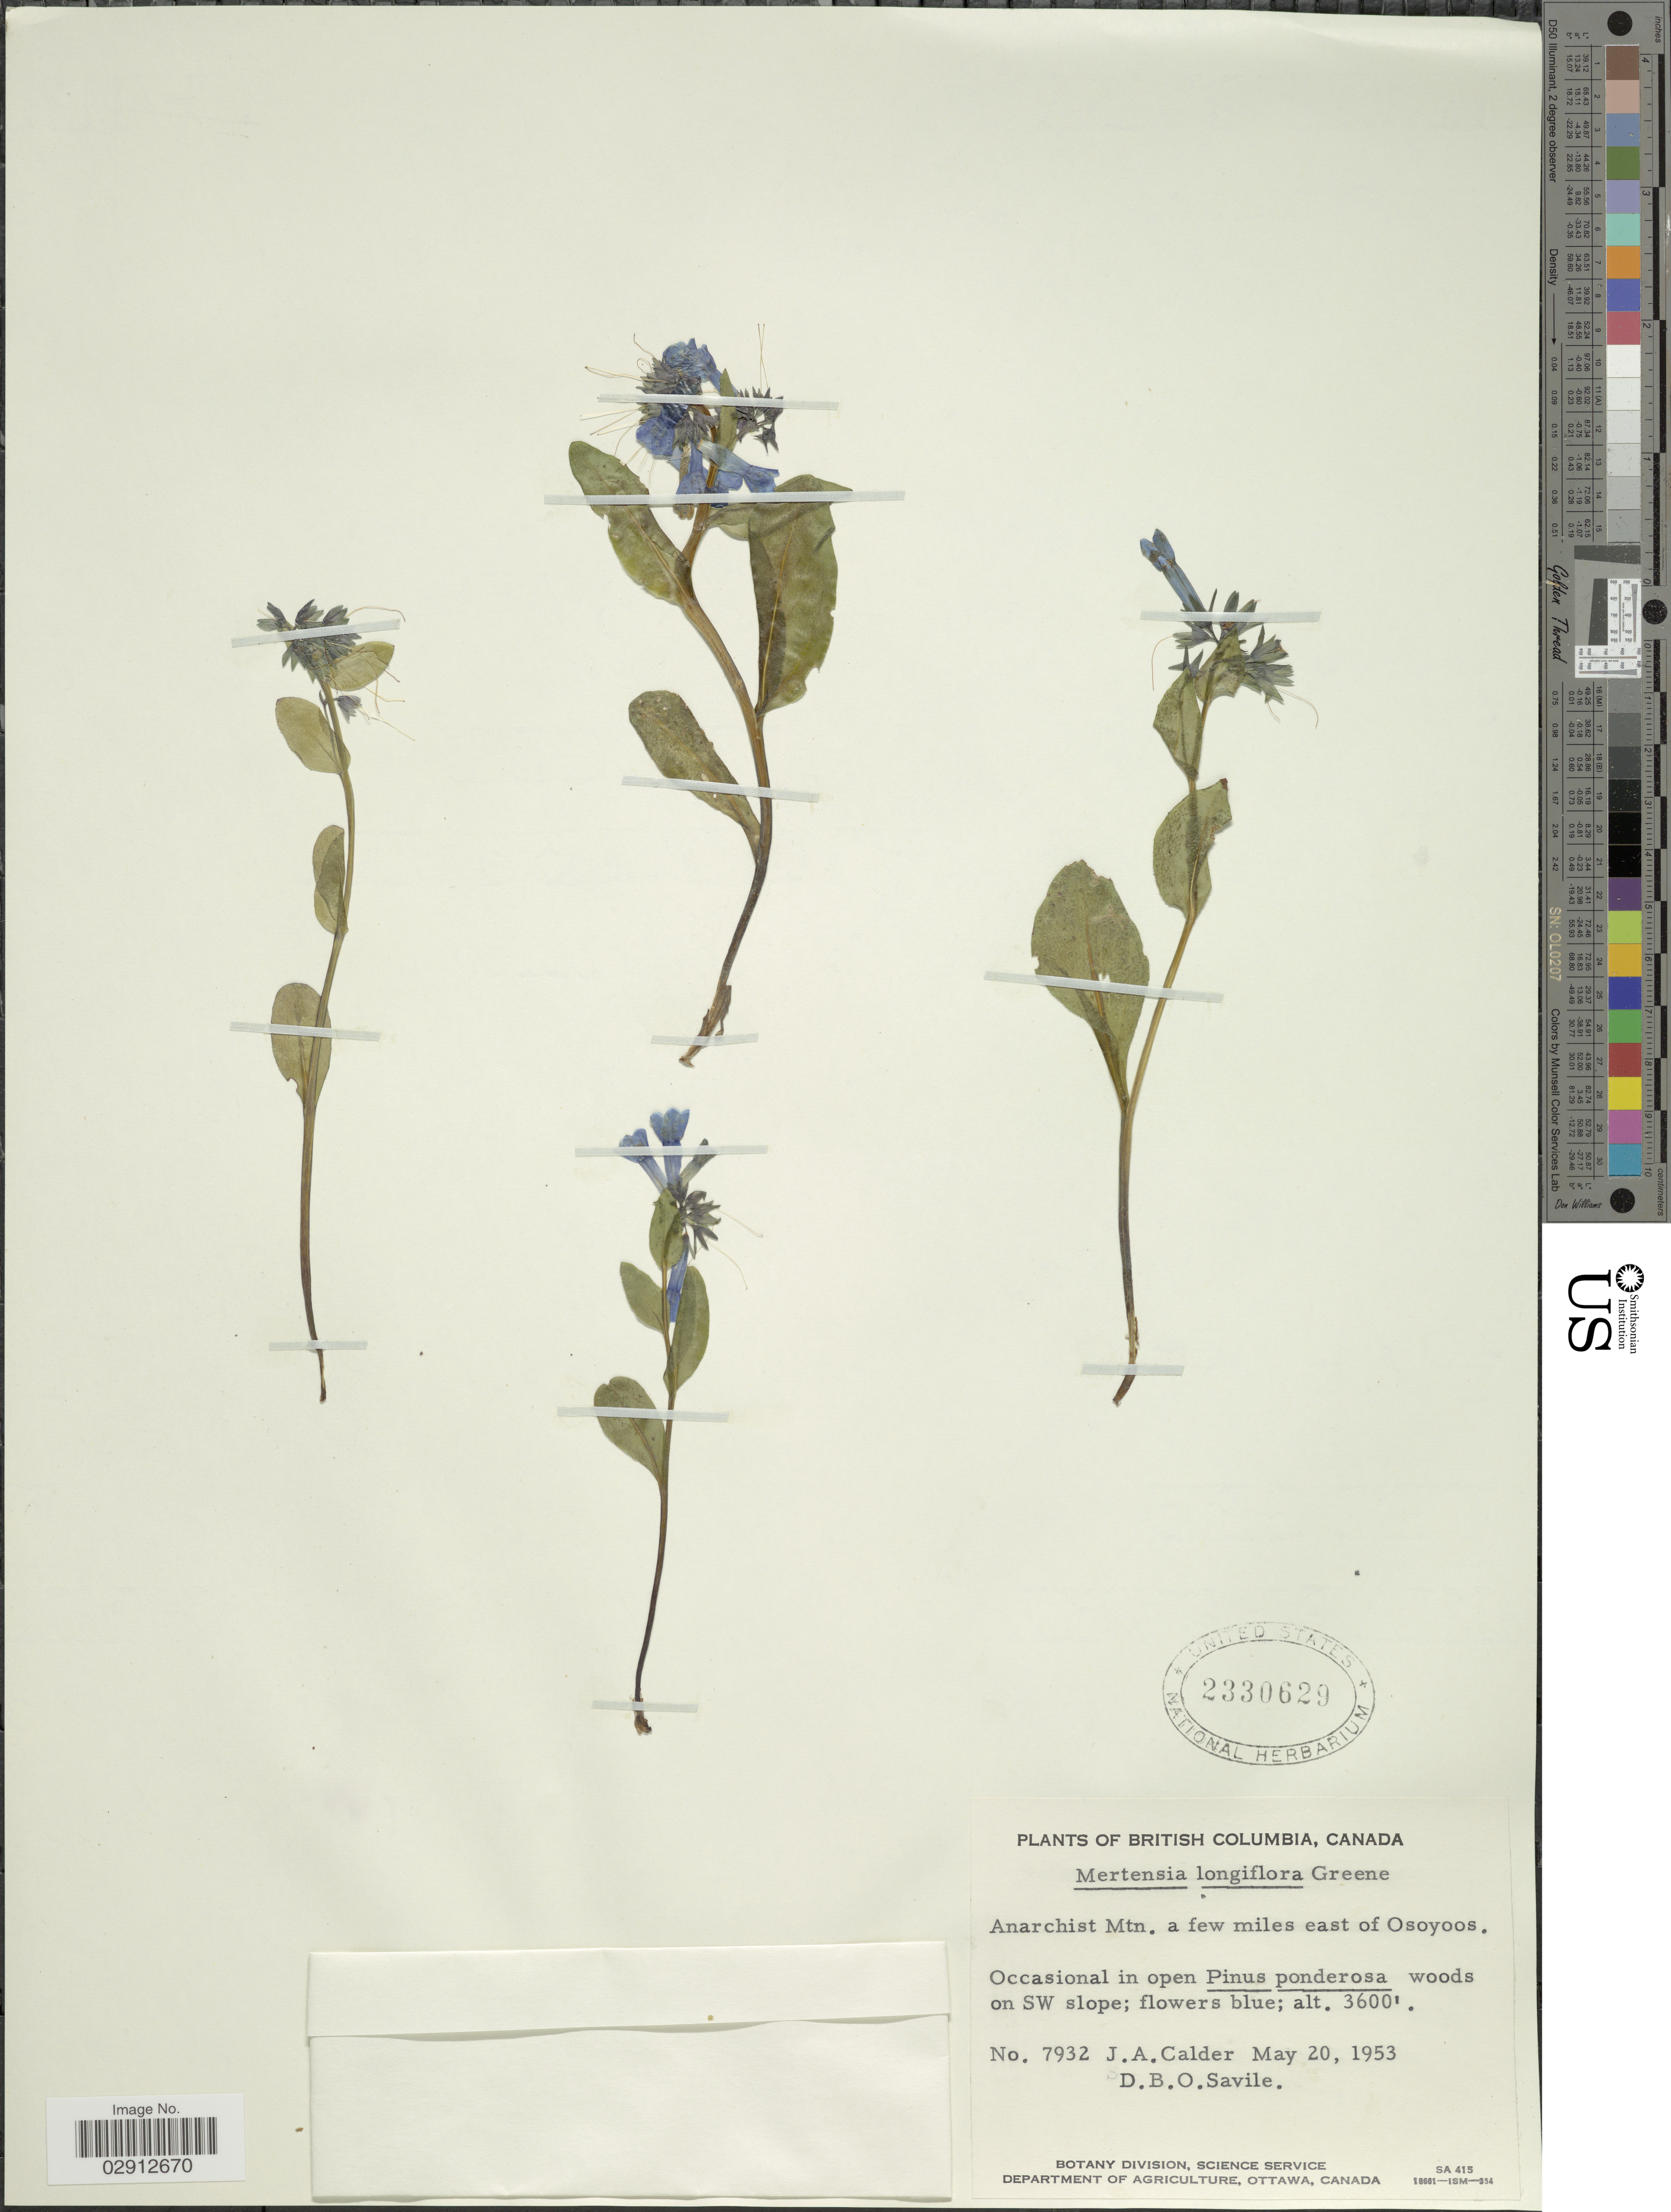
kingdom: Plantae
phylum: Tracheophyta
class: Magnoliopsida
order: Boraginales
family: Boraginaceae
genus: Mertensia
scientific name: Mertensia longiflora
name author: Rydb.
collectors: J. A. Calder & D. Savile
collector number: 7932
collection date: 1953-05-20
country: Canada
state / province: British Columbia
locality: On SW slope. Anarchist Mtn. a few miles east of Osoyoos.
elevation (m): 1097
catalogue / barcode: US 2330629